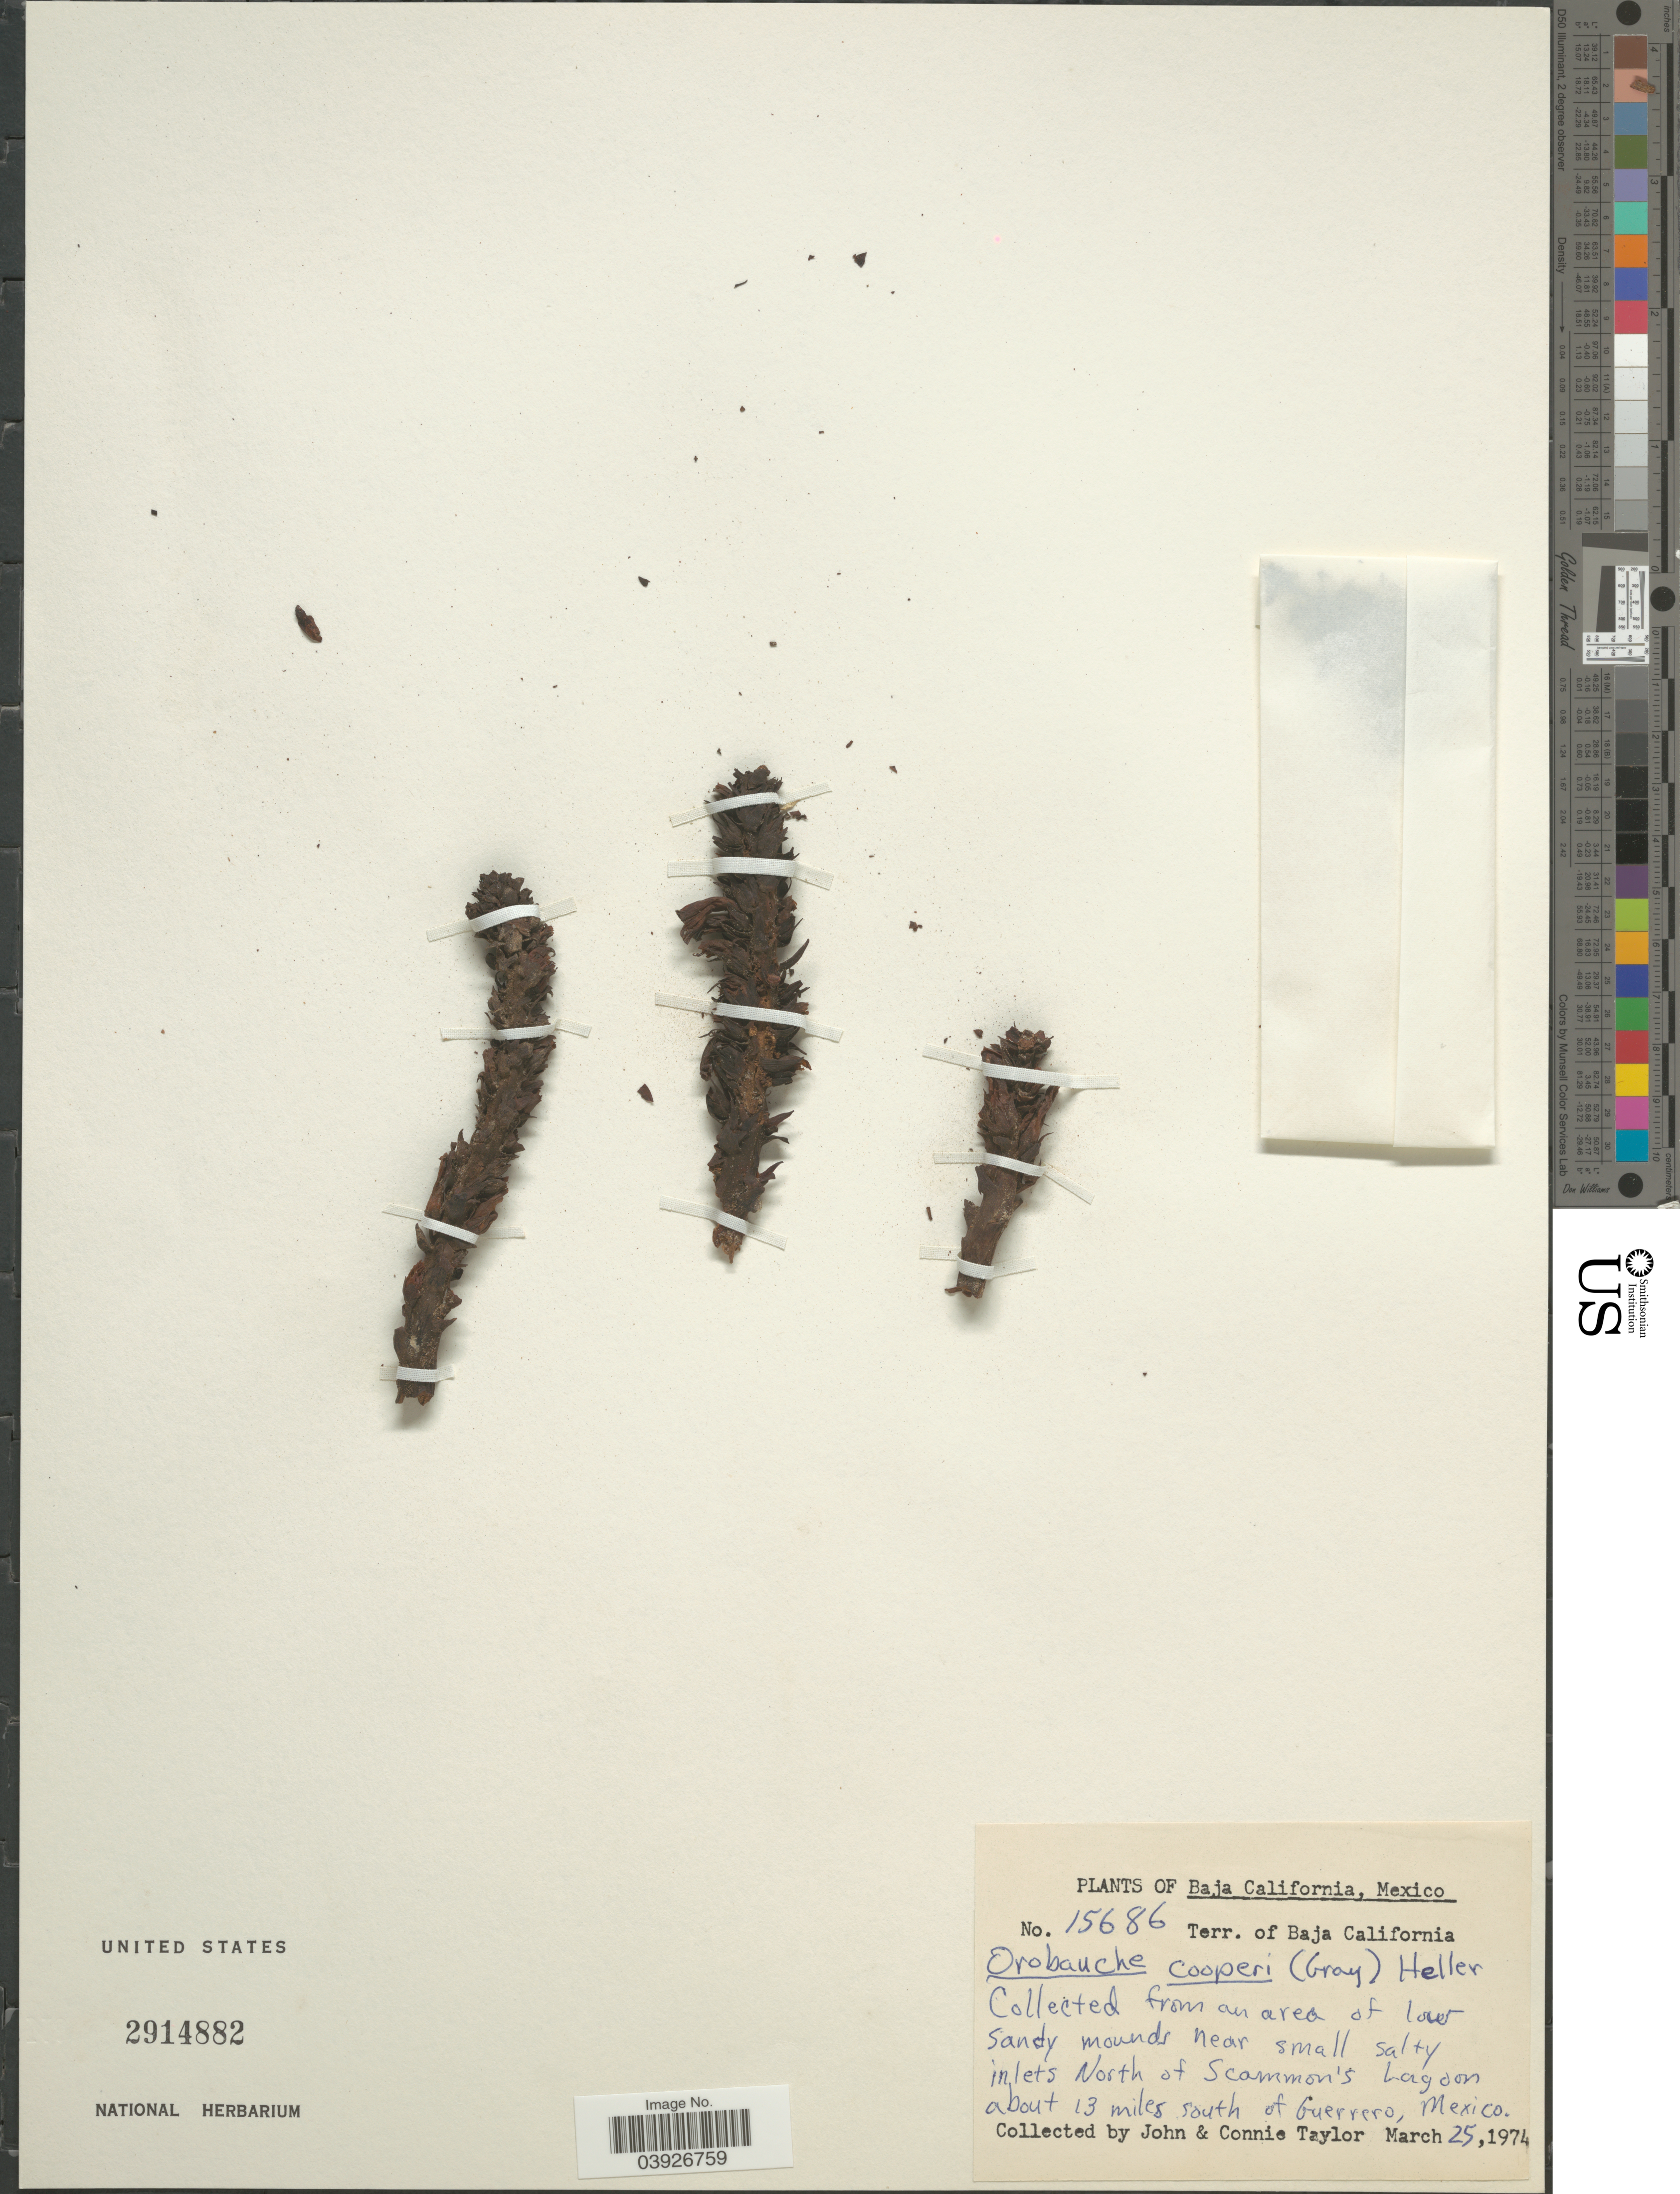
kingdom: Plantae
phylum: Tracheophyta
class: Magnoliopsida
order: Lamiales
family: Orobanchaceae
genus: Orobanche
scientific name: Orobanche cooperi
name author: (A. Gray) Heller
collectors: J. Taylor & C. Taylor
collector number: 15686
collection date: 1974-03-25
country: Mexico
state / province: Baja California Sur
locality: Terr. of Baja California. Near small salty inlets North of Scammon's Lagoon about 13 miles south of Guerrero.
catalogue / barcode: US 2914882